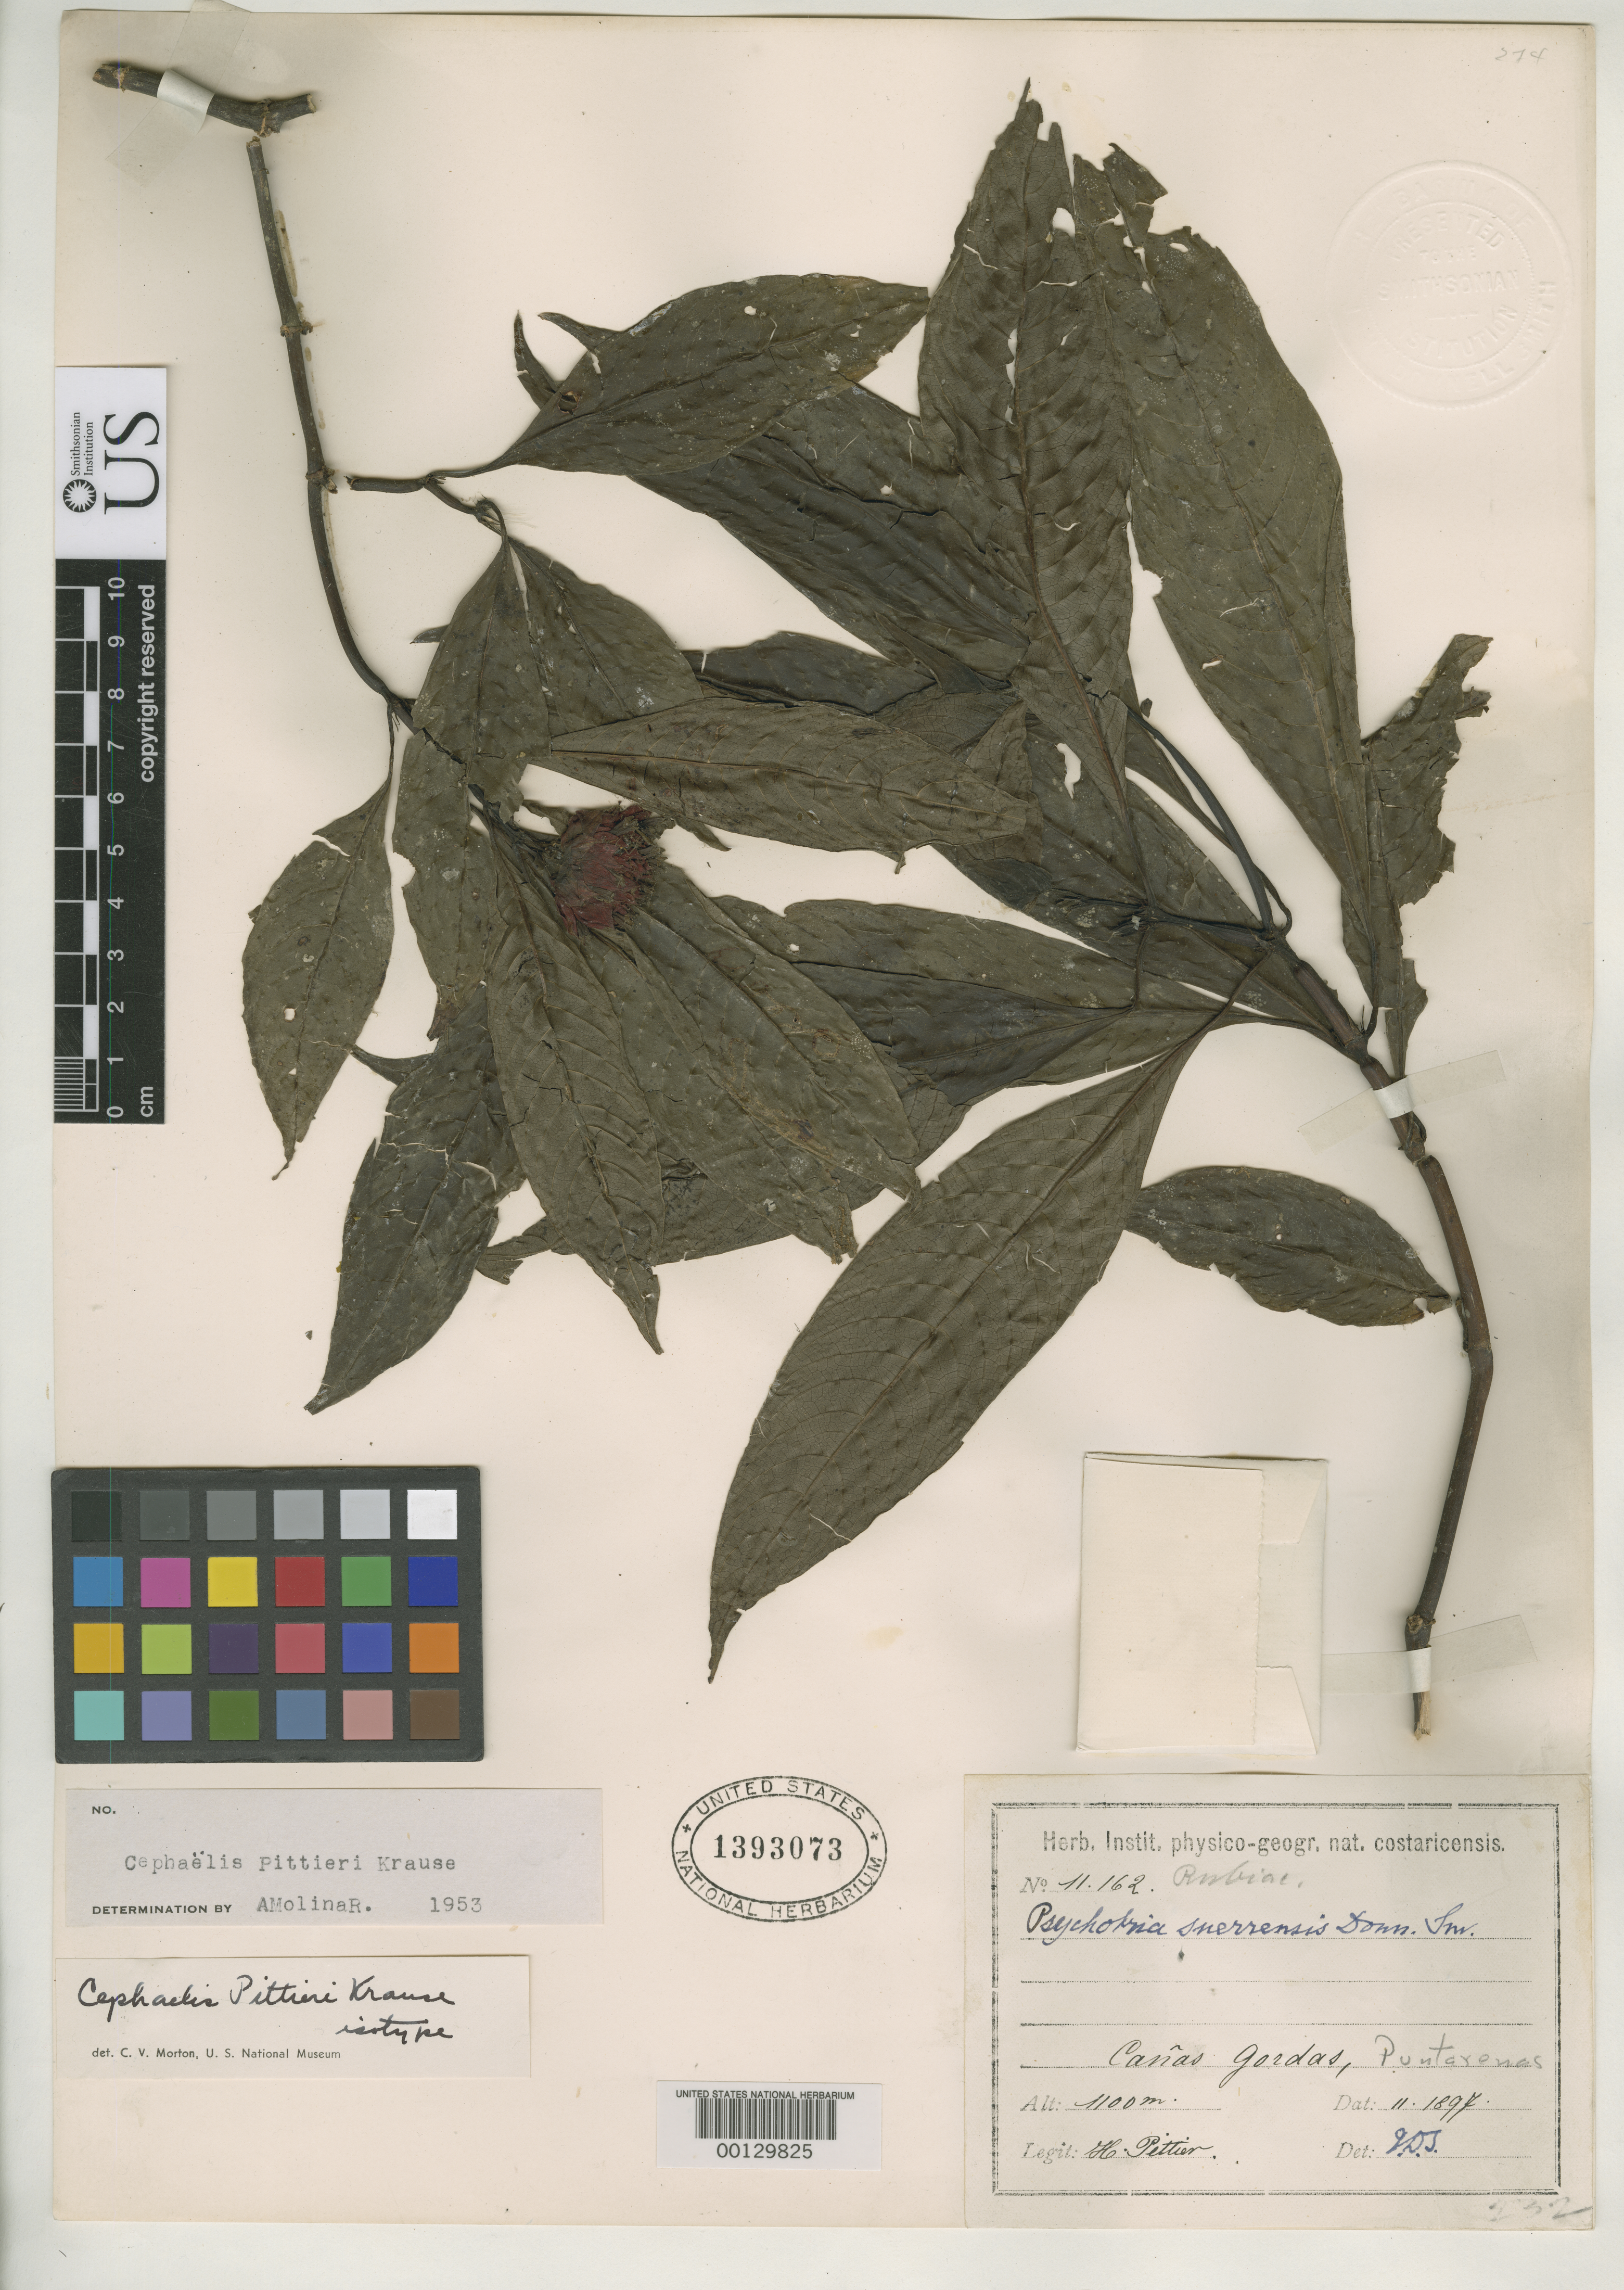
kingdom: Plantae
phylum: Tracheophyta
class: Magnoliopsida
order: Gentianales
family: Rubiaceae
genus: Cephaelis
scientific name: Cephaelis pittieri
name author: K. Krause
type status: Isotype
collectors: H. F. Pittier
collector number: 11162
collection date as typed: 1894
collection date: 1894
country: Costa Rica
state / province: Puntarenas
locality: Canas Gordas.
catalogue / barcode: US 1393073